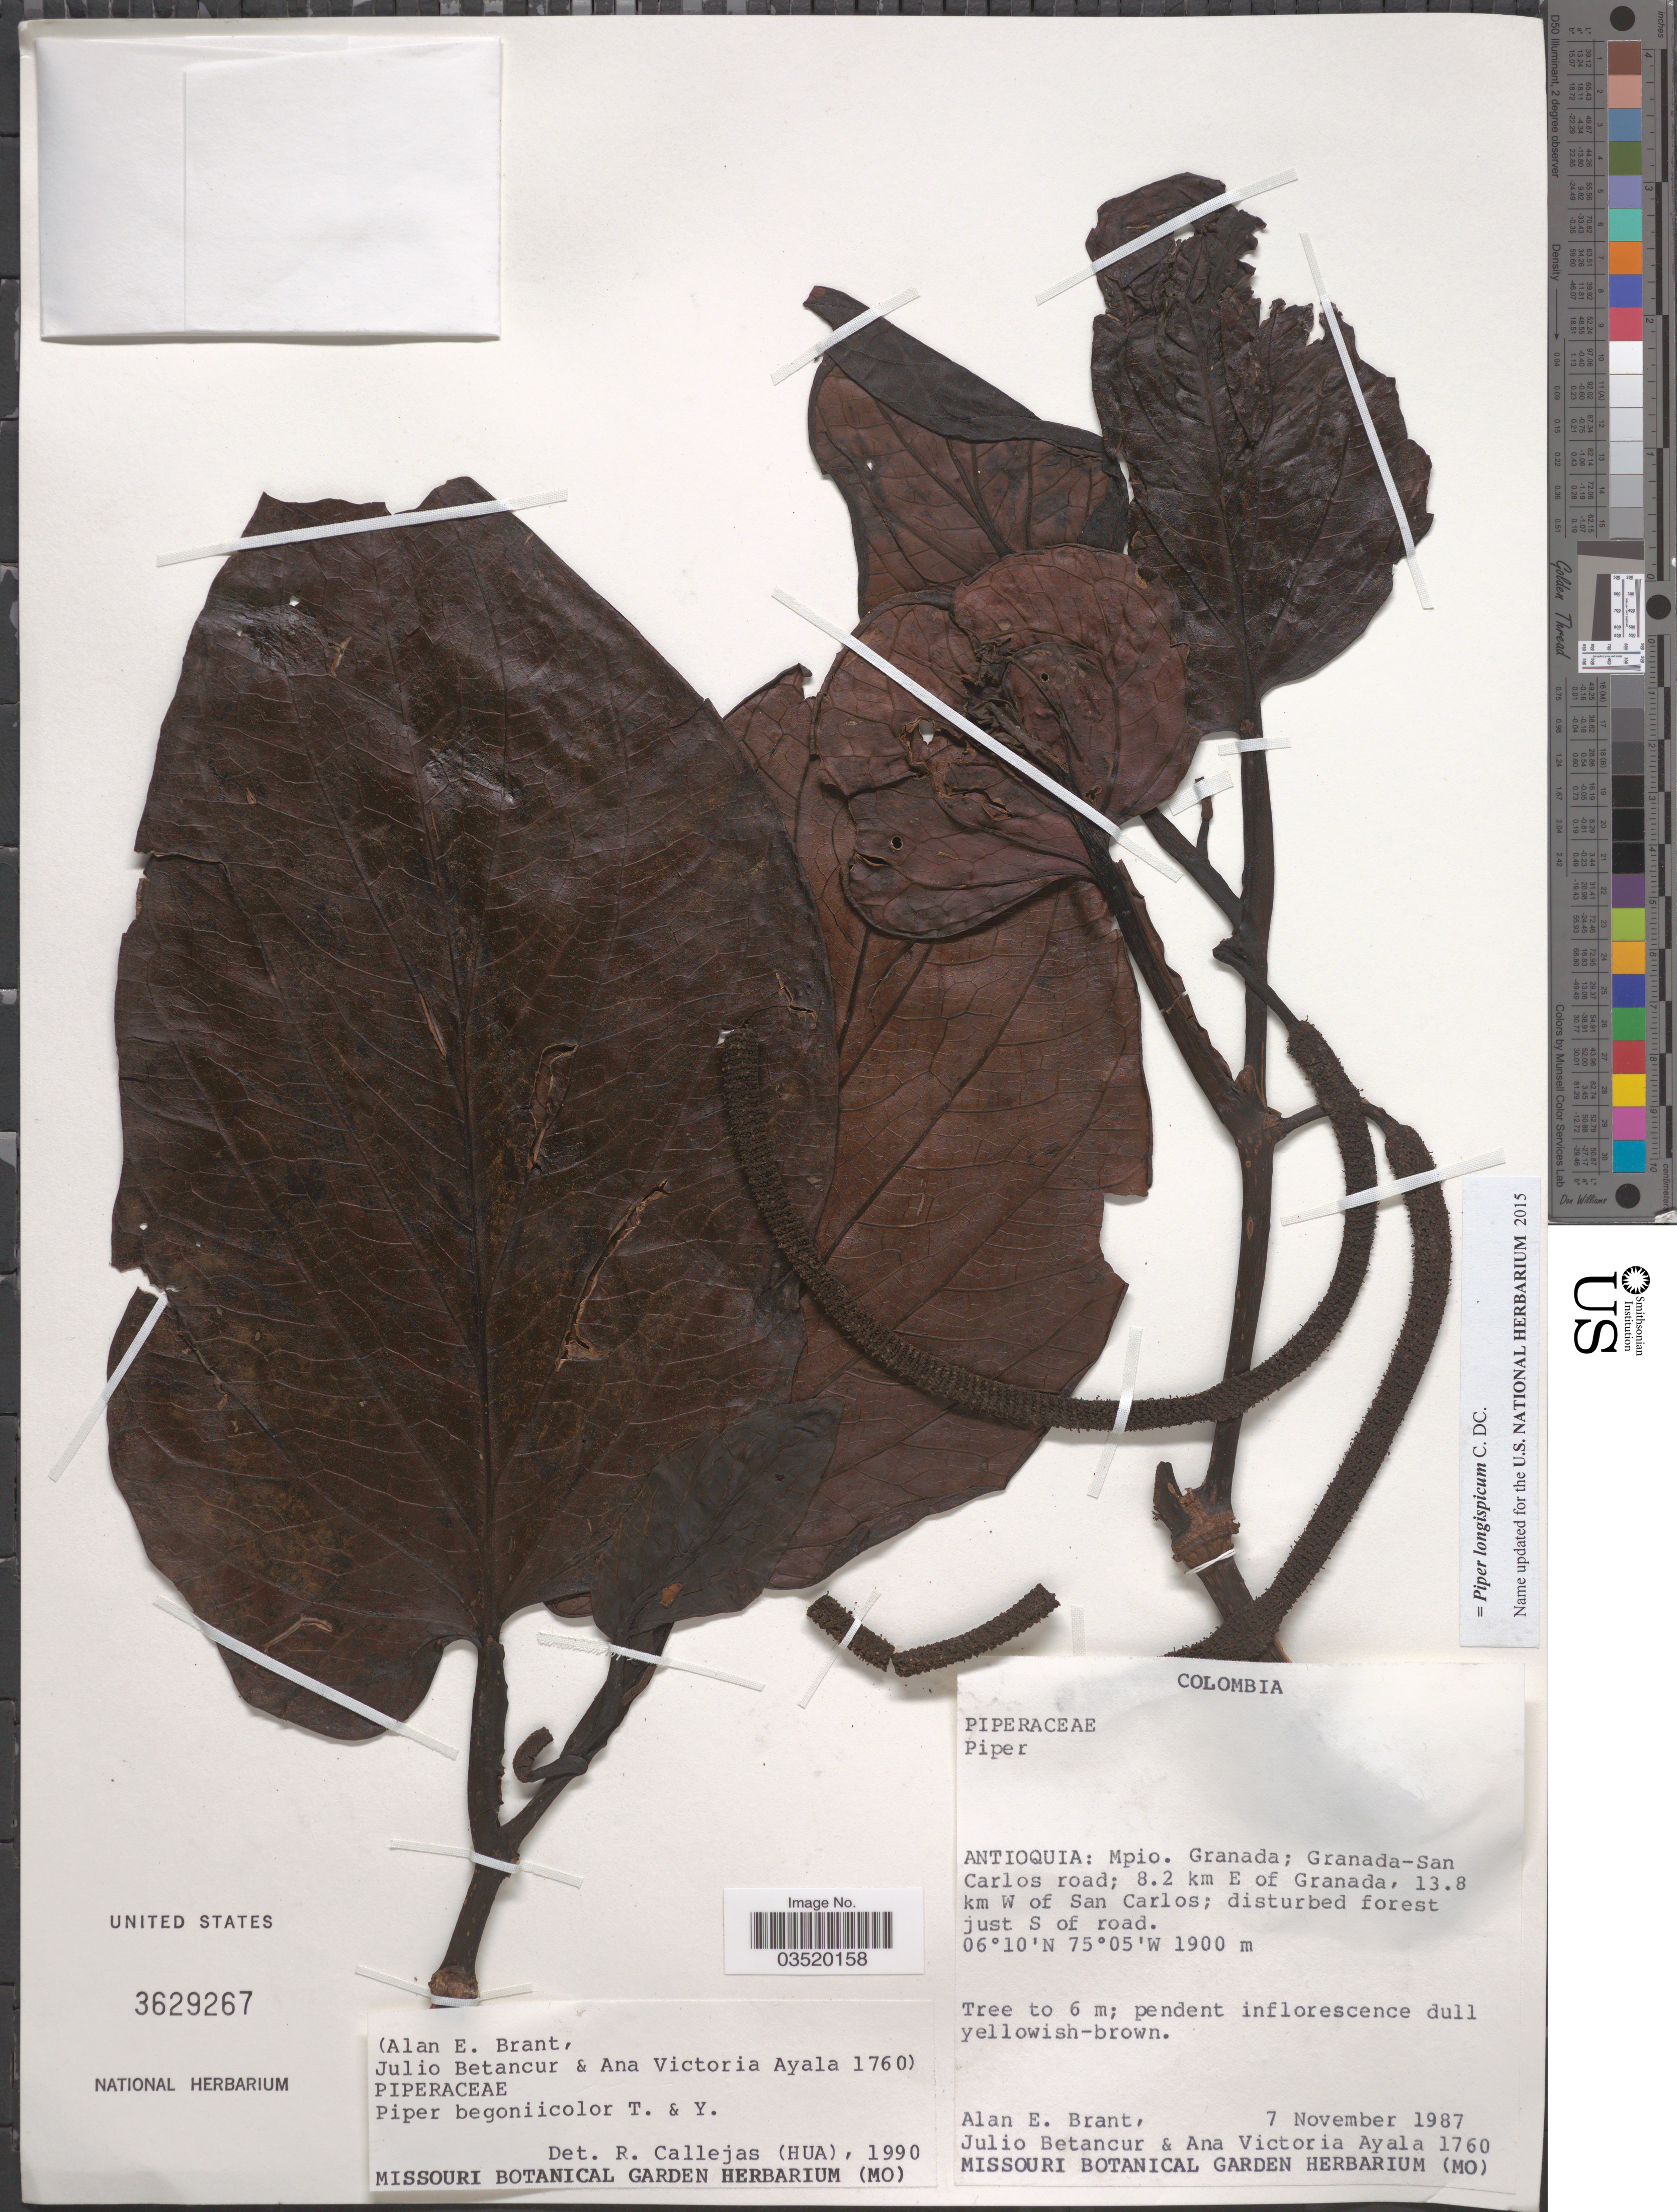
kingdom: Plantae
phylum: Tracheophyta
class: Magnoliopsida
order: Piperales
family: Piperaceae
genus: Piper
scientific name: Piper longispicum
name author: C. DC.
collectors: A. Brant, J. Betancur & A. V. Ayala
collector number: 1760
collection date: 1987-11-07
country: Colombia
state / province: Antioquia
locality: Mpio. Granada; Granada-San Carlos road; 8.2 km E of Granada, 13.8 km W of San Carlos; disturbed forest just S of road.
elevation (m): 1900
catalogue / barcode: US 3629267